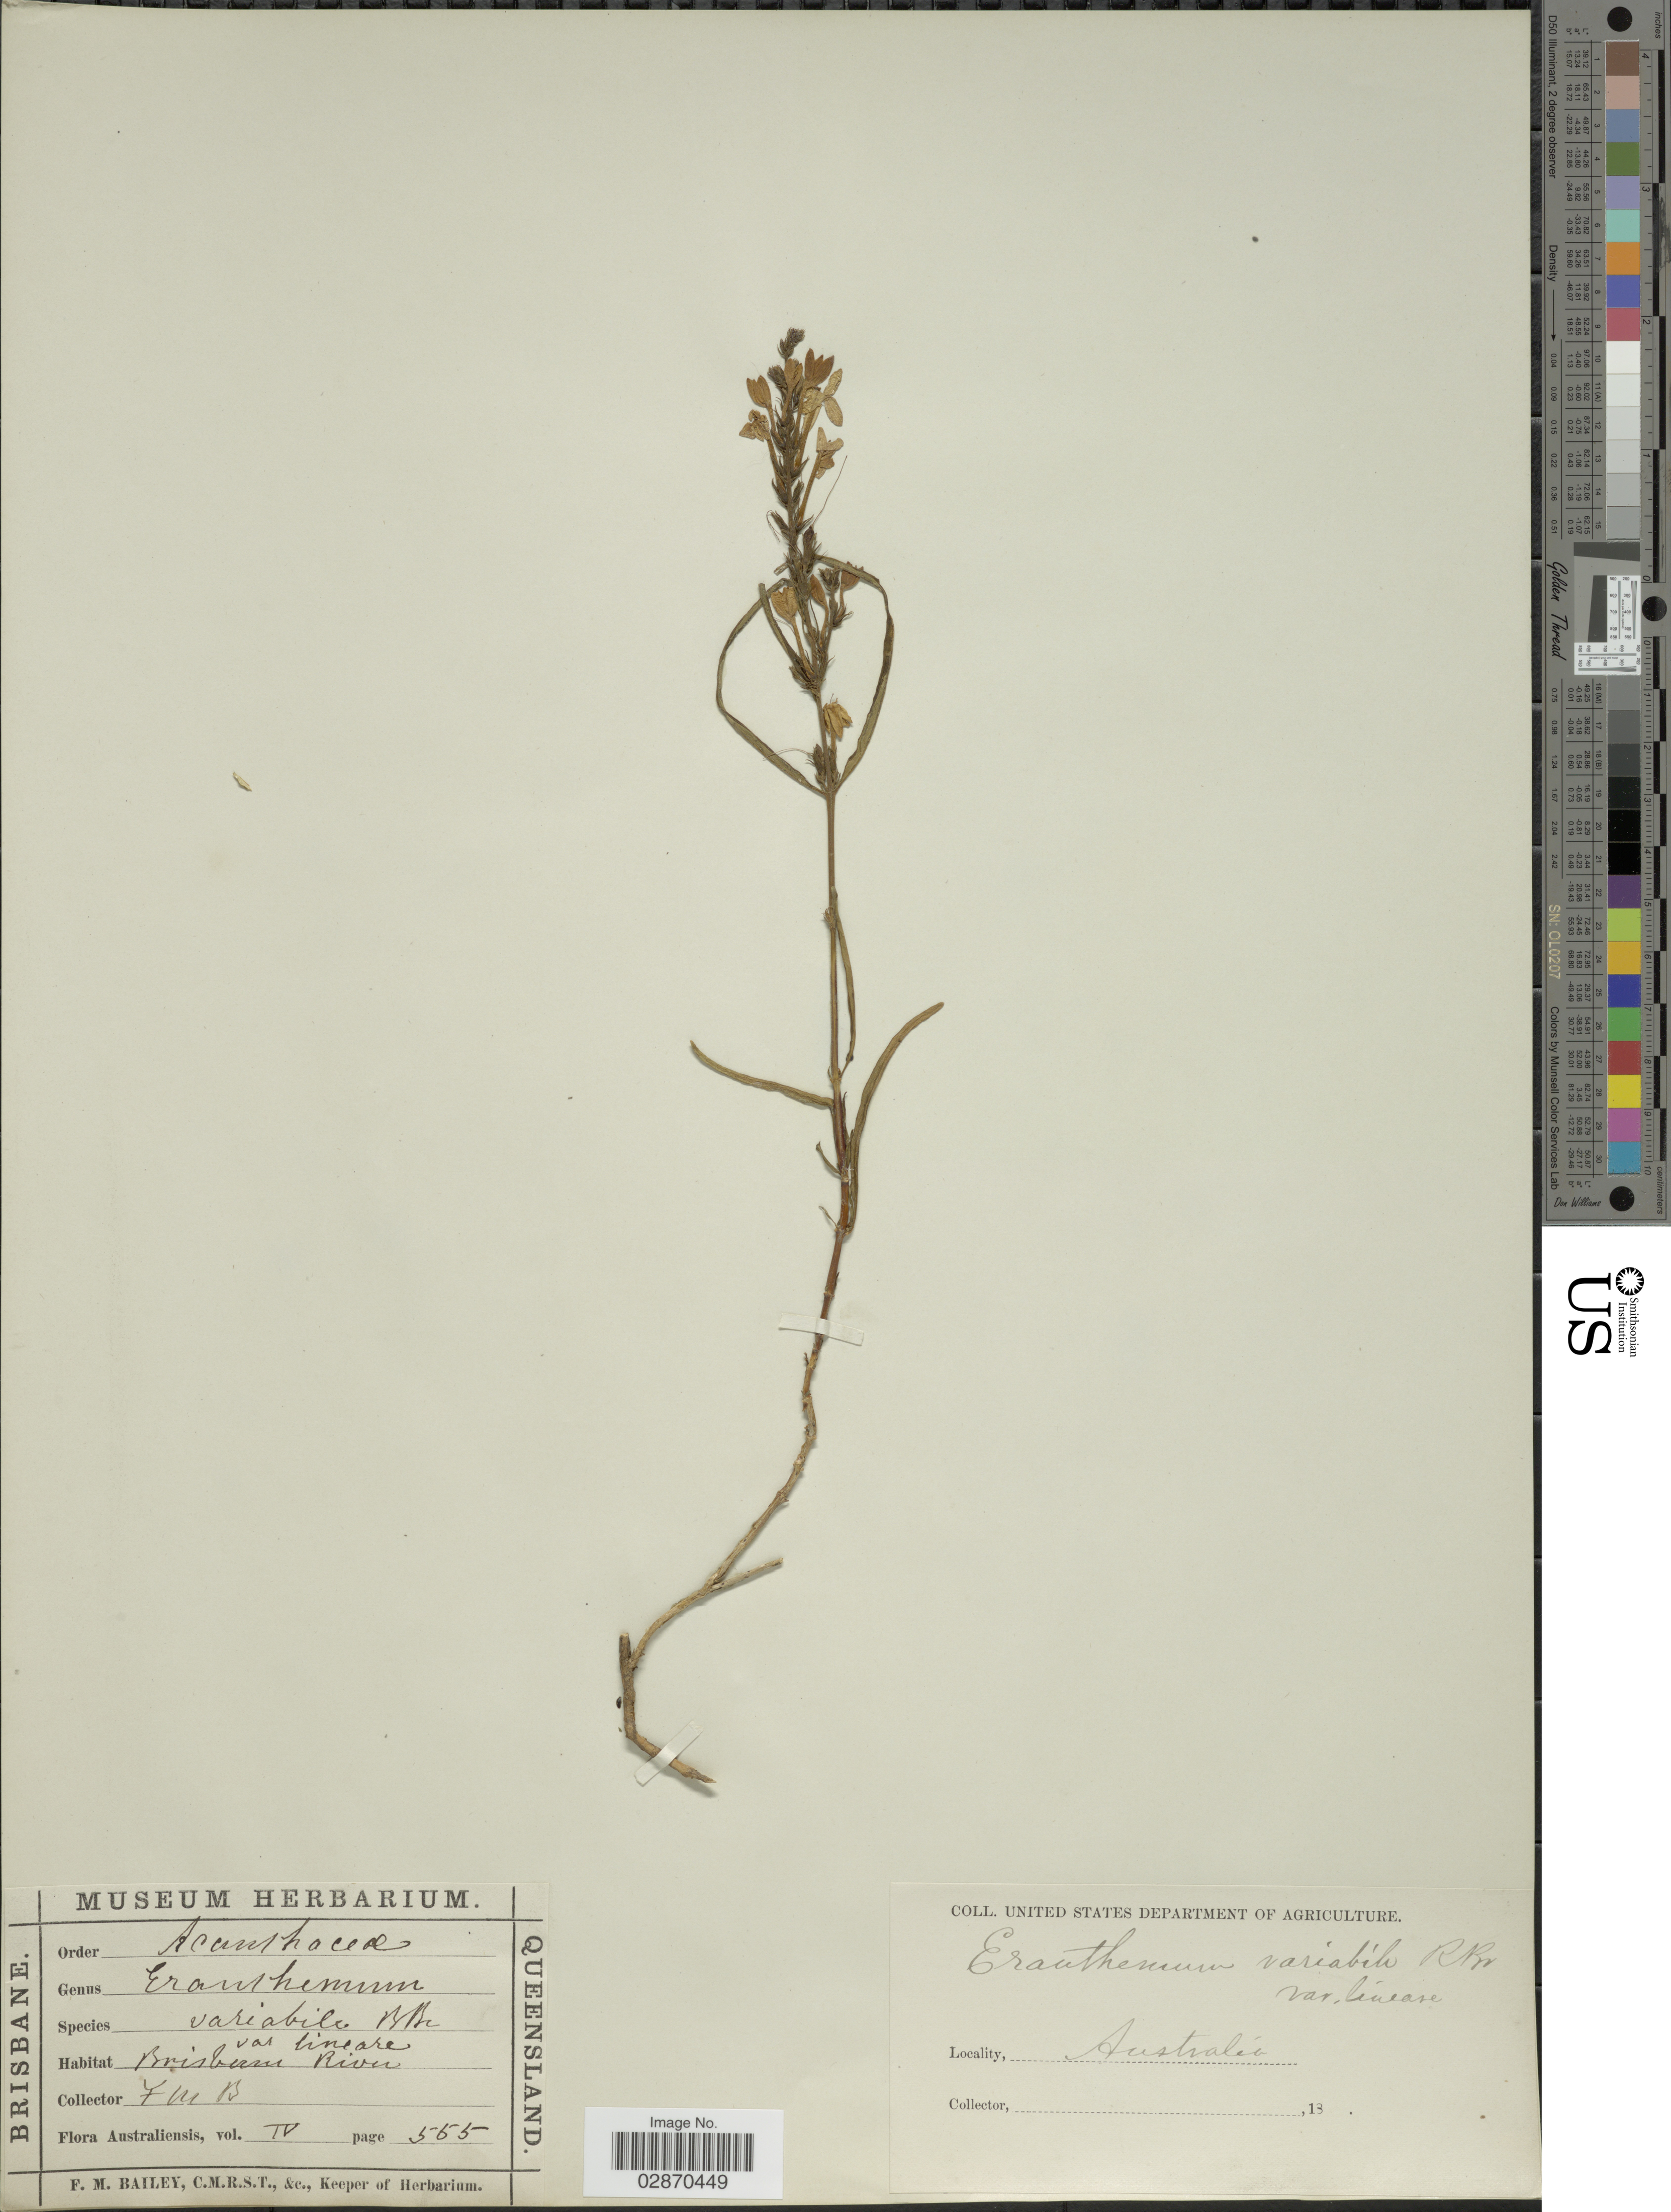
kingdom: Plantae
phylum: Tracheophyta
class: Magnoliopsida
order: Lamiales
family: Acanthaceae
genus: Pseuderanthemum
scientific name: Pseuderanthemum variabile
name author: (R. Br.) Radlk.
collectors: F. M. Bailey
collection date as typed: Transcribed d/m/y: //18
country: Australia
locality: Brisbane River.